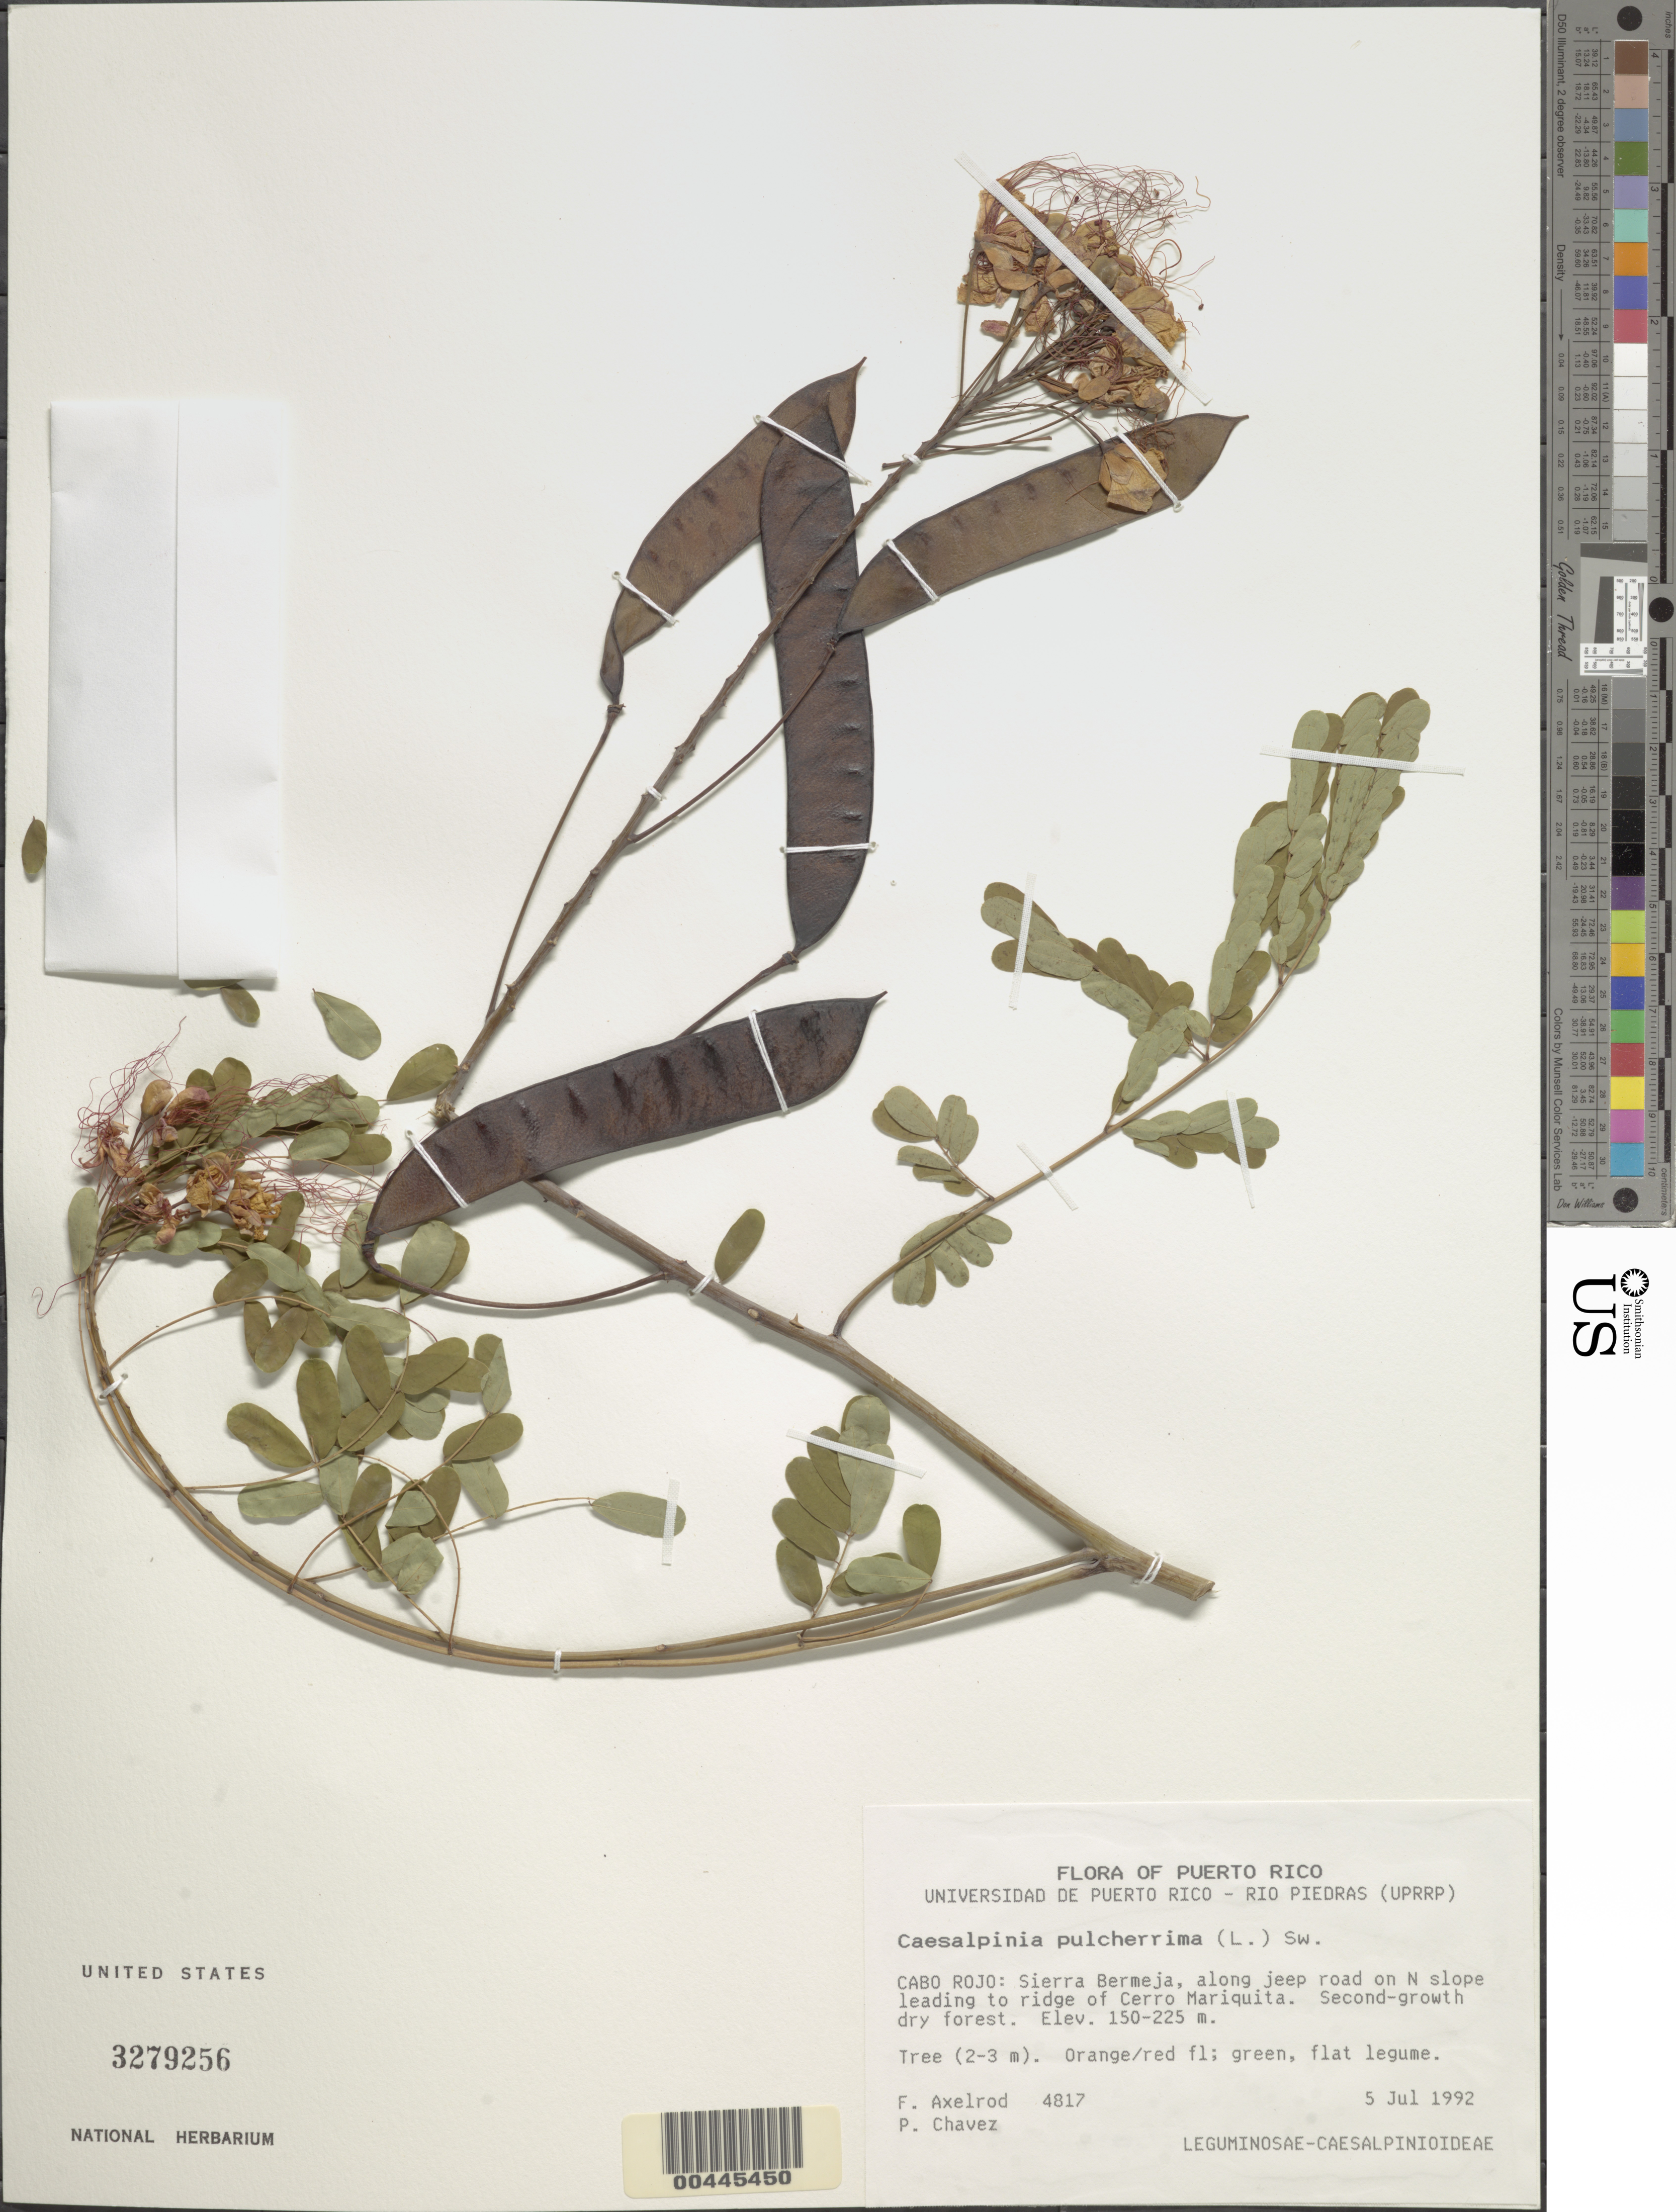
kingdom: Plantae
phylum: Tracheophyta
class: Magnoliopsida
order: Fabales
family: Fabaceae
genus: Caesalpinia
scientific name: Caesalpinia pulcherrima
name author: (L.) Sw.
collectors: F. S. Axelrod & P. Chavez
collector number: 4817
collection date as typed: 05 Jul 1992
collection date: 1992-07-05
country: Puerto Rico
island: Greater Antilles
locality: Rio piedras, cabo rojo, sierra bermeja, cerro mariquita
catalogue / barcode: US 3279256